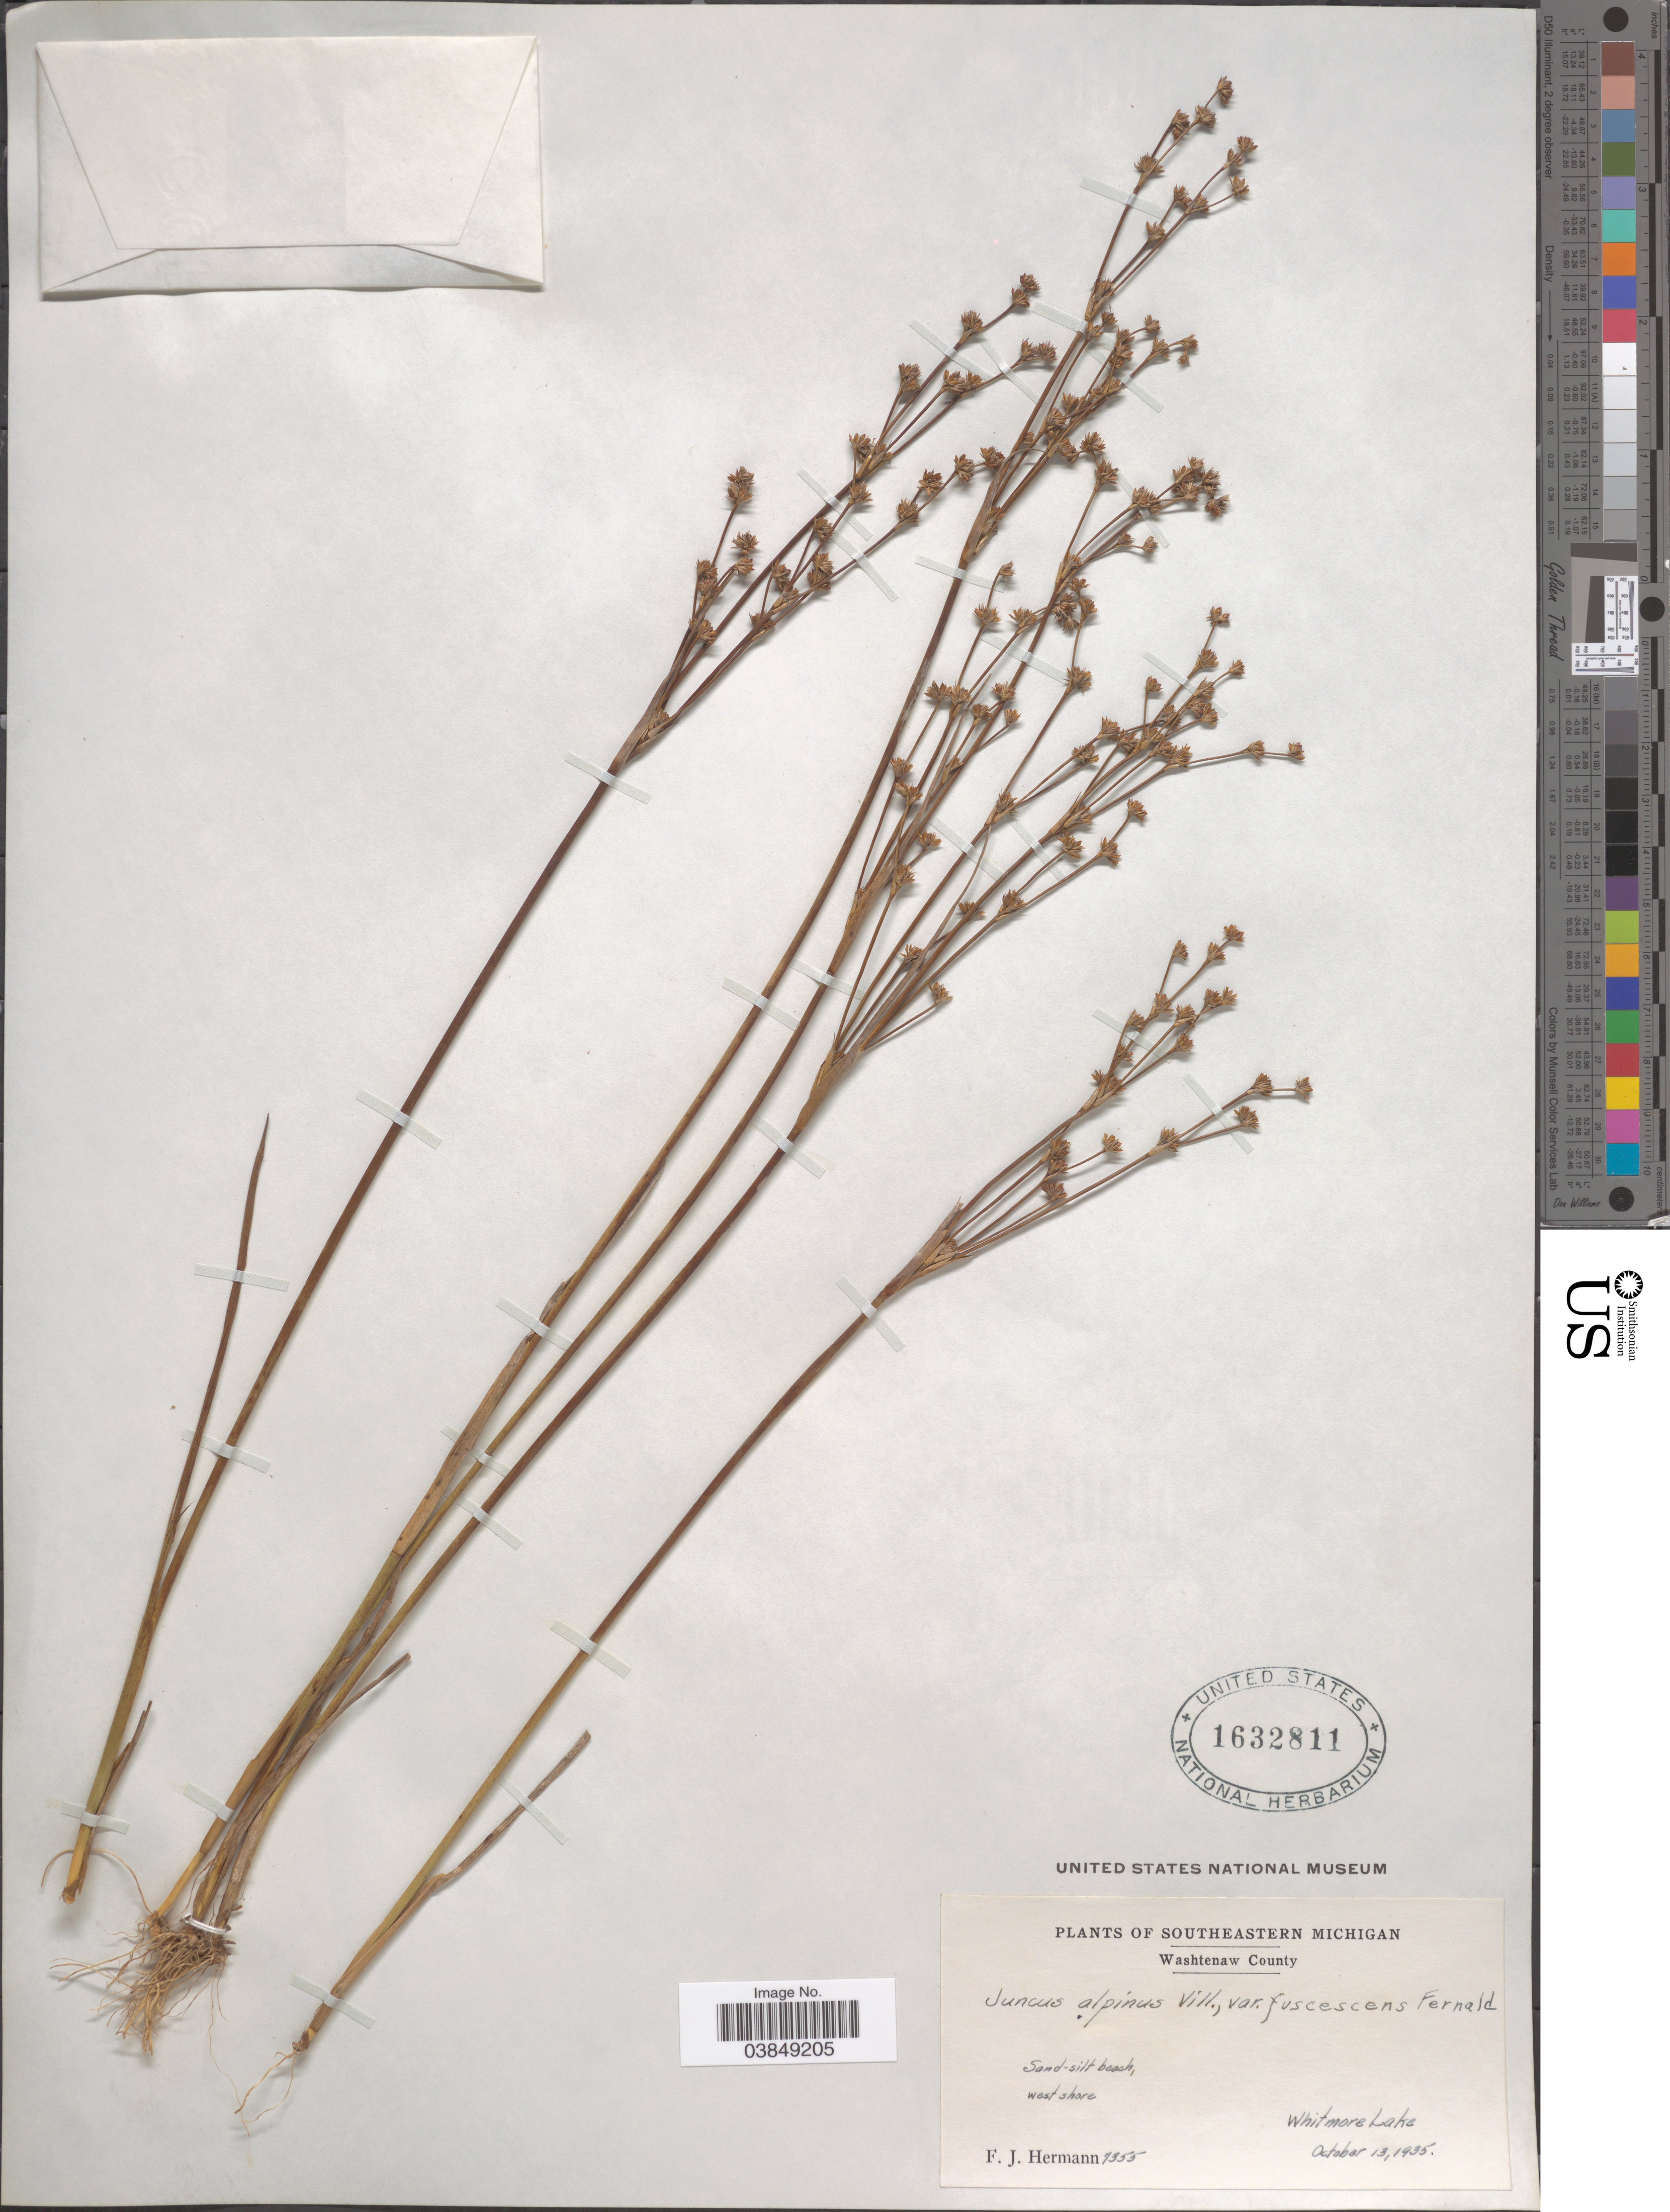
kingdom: Plantae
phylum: Tracheophyta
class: Liliopsida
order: Poales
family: Juncaceae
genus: Juncus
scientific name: Juncus alpinus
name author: Vill.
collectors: F. J. Hermann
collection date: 1935-10-13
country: United States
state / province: Michigan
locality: Southeastern Michigan. Washtenaw County. Sand-silt beach, west shore. Whitmore Lake.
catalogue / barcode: US 1632811